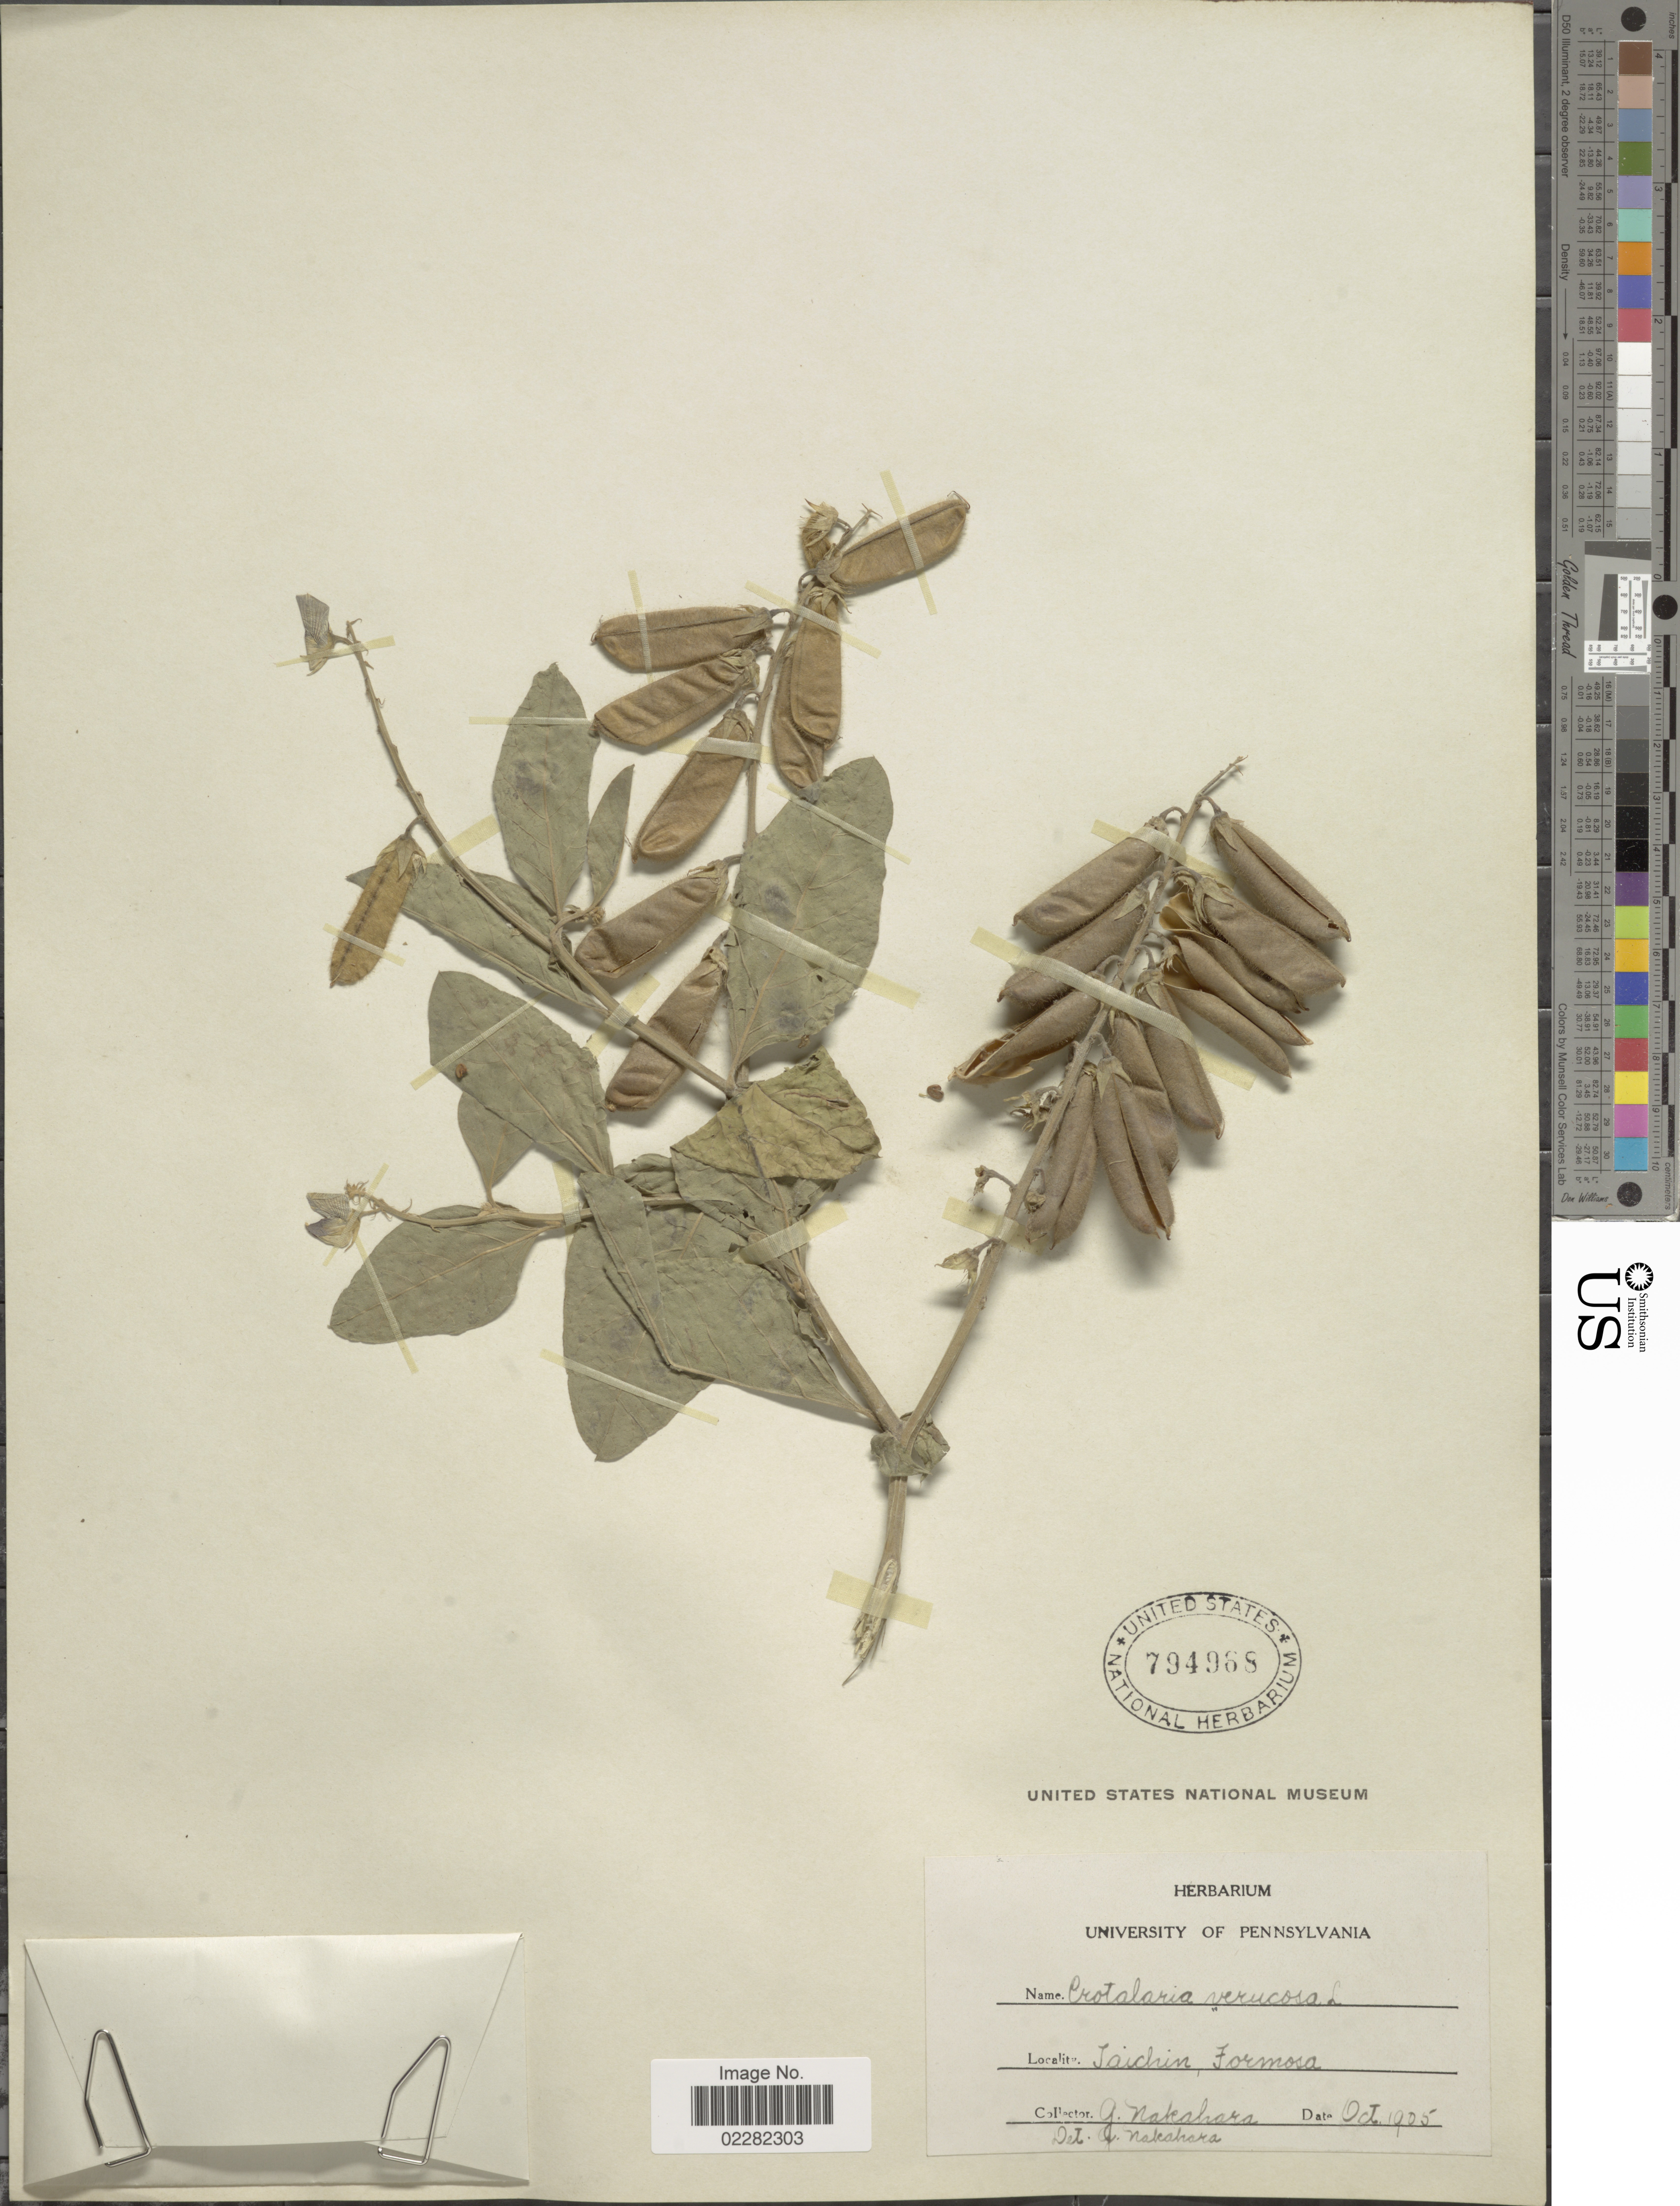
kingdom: Plantae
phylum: Tracheophyta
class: Magnoliopsida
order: Fabales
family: Fabaceae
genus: Crotalaria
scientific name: Crotalaria verrucosa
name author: L.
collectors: G. Nakahara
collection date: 1905-10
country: Taiwan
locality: Taichin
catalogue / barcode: US 794968